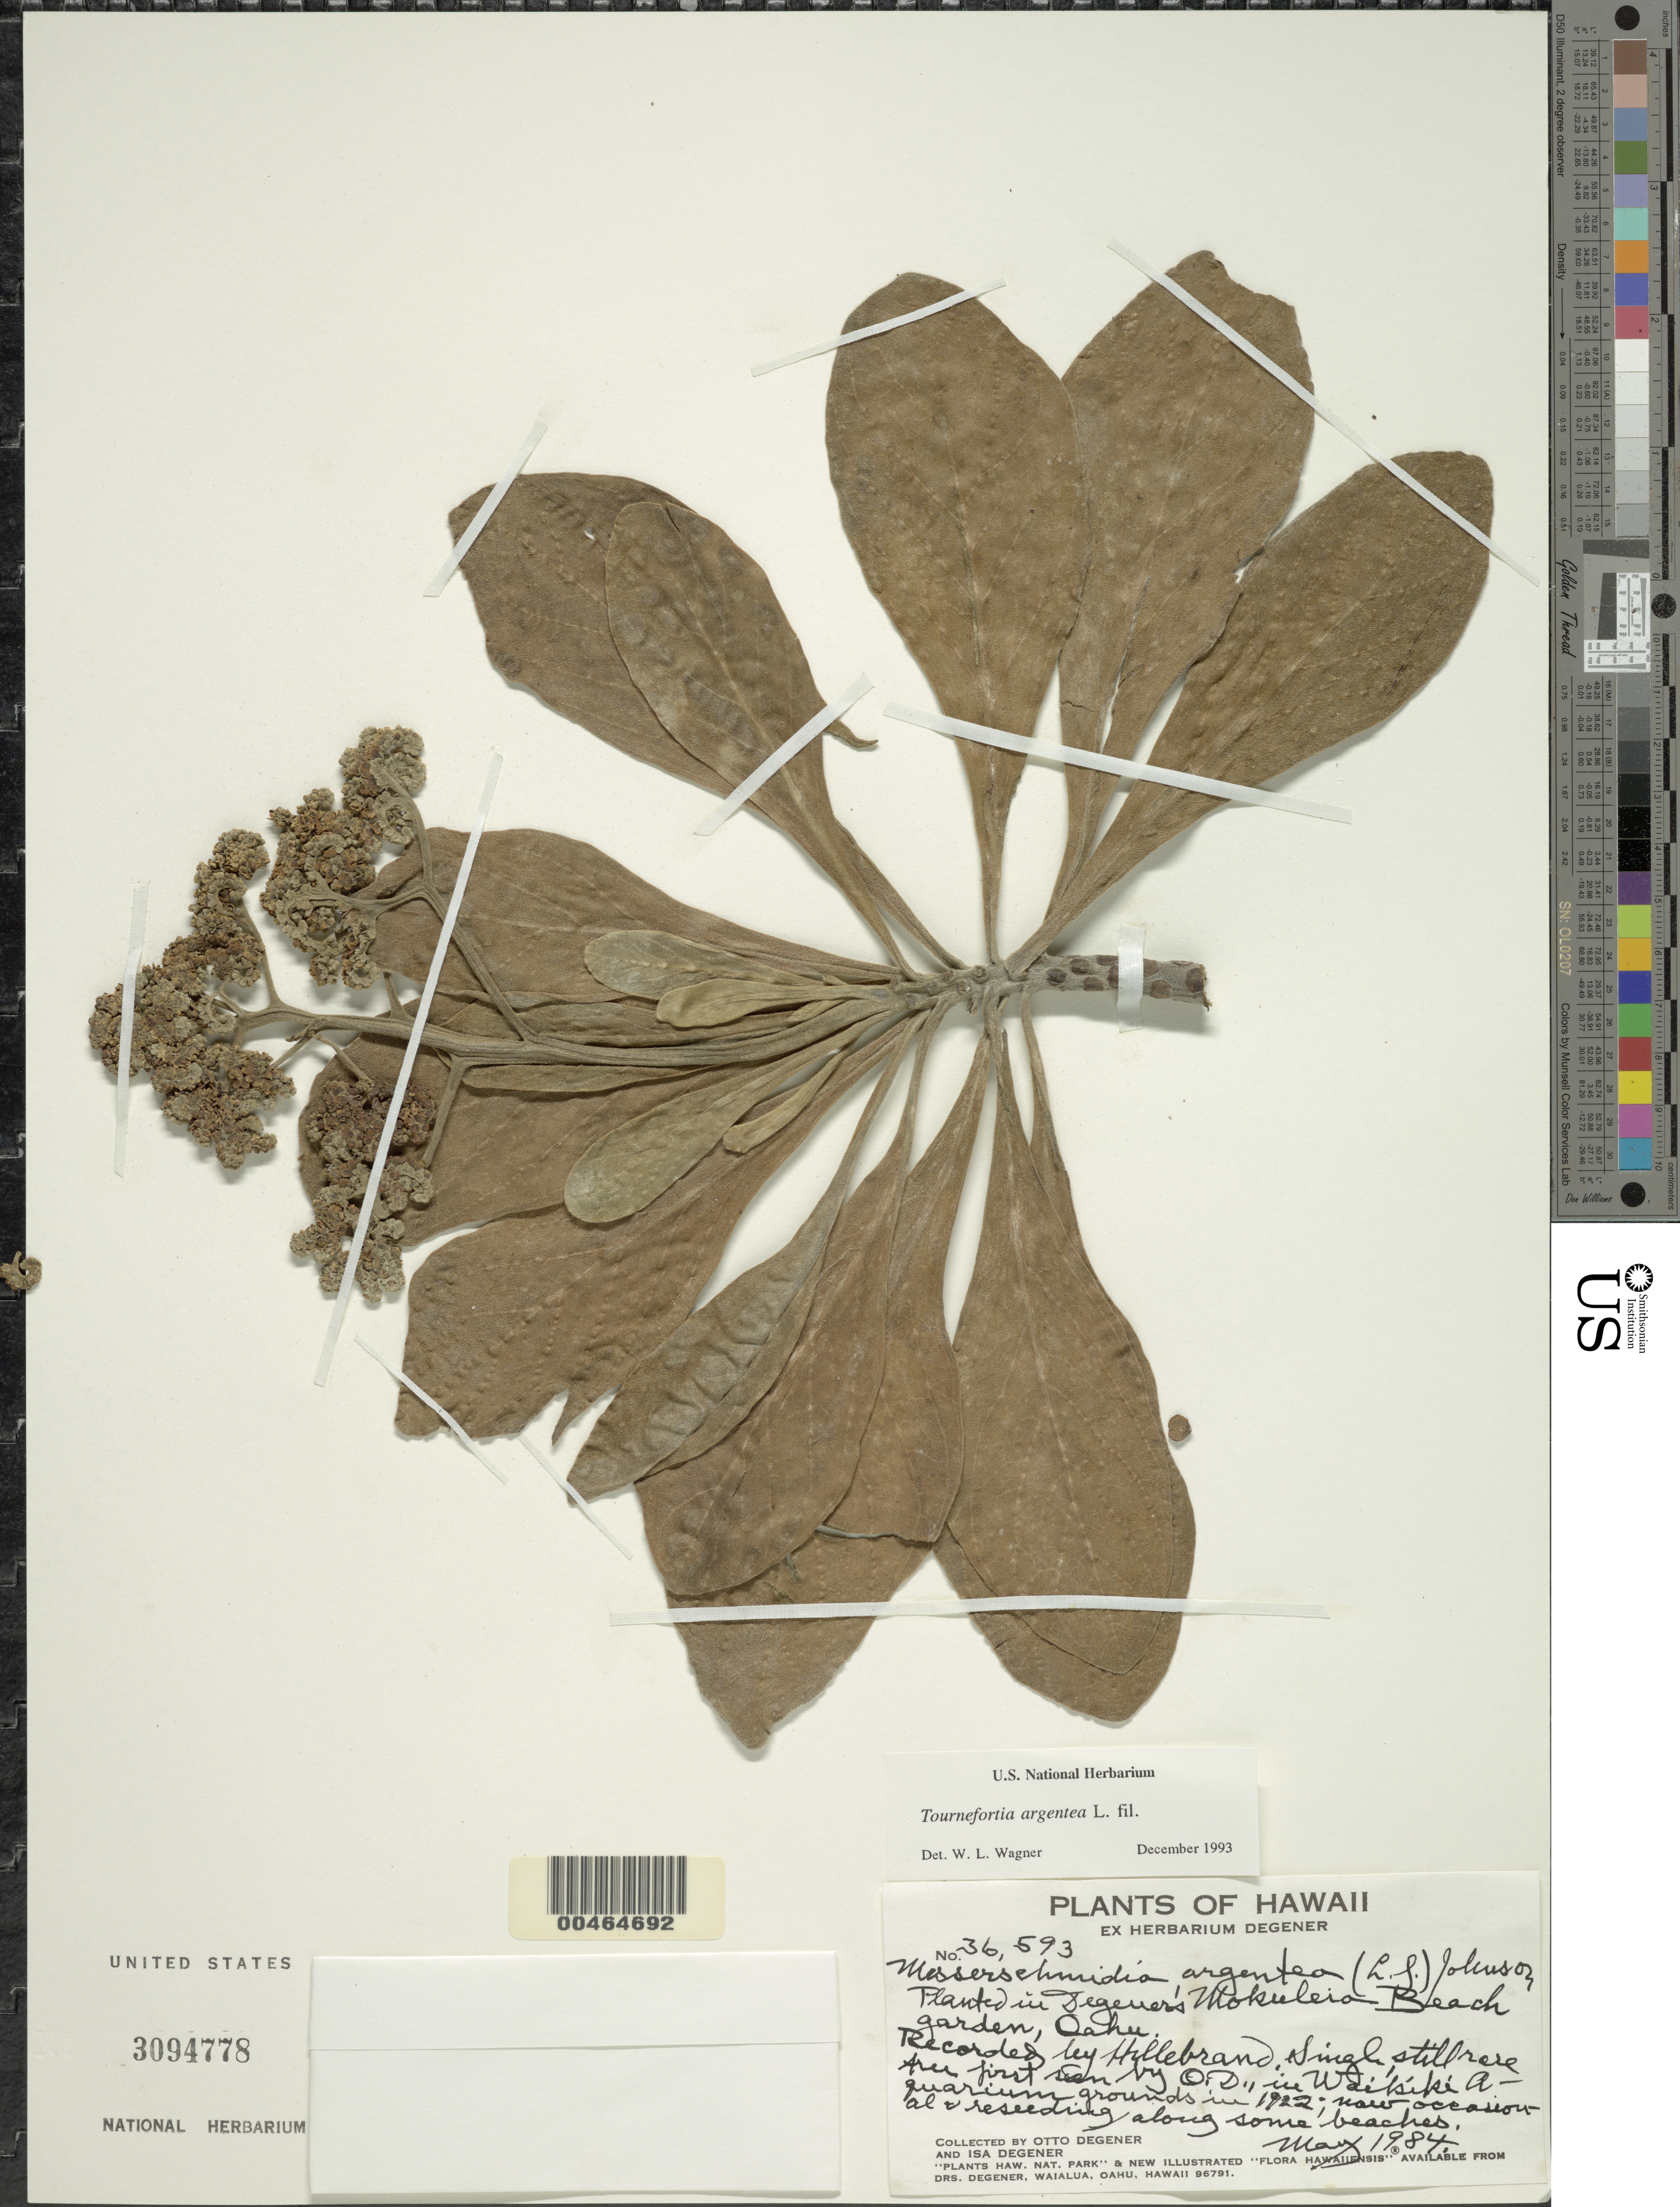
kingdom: Plantae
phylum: Tracheophyta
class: Magnoliopsida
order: Boraginales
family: Heliotropiaceae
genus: Heliotropium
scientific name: Heliotropium arboreum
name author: (Blanco) Mabberley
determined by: Wagner, W. L., (BOT), Smithsonian Institution - National Museum of Natural History (UNITED STATES)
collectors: O. Degener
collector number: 36593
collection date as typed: May 1984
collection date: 1984-05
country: United States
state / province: Hawaii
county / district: Honolulu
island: Oahu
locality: Degener's Mokuleia Beach garden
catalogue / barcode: US 3094778